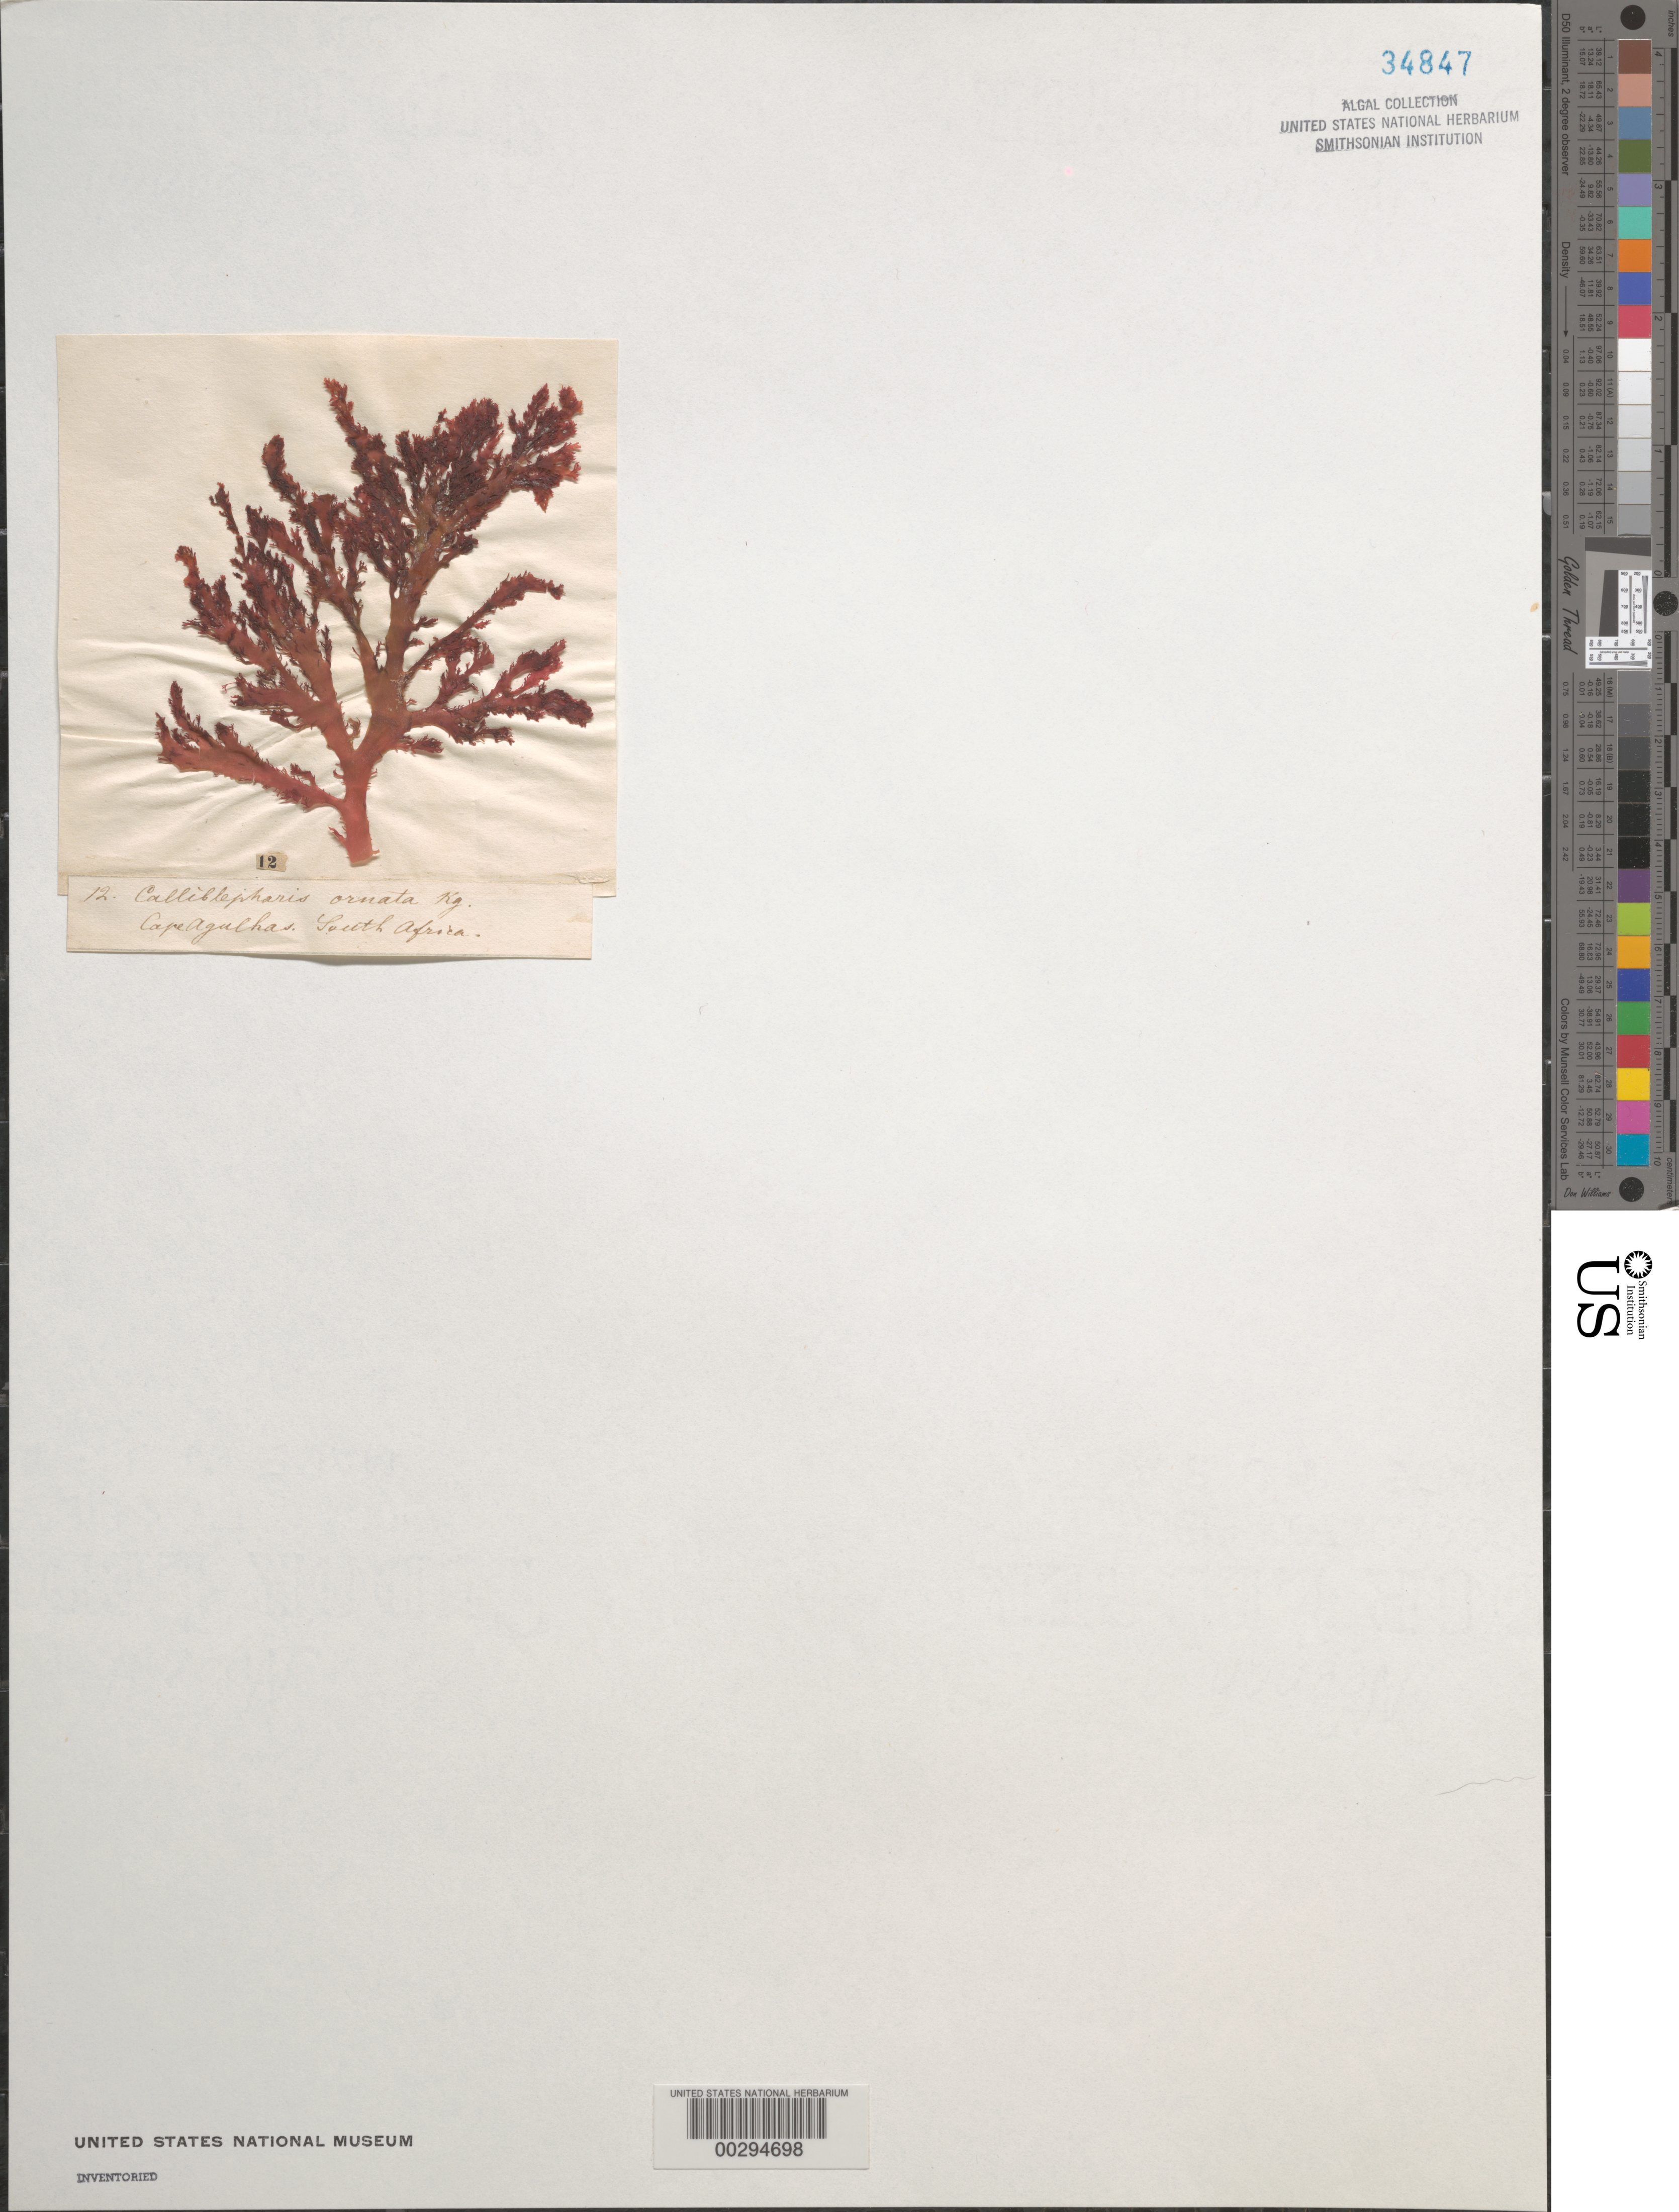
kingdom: Plantae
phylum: Rhodophyta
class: Florideophyceae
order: Gigartinales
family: Cystocloniaceae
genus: Calliblepharis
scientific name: Calliblepharis fimbriata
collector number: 12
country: South Africa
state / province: Western Cape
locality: Cape Agulhas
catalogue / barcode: US 34847